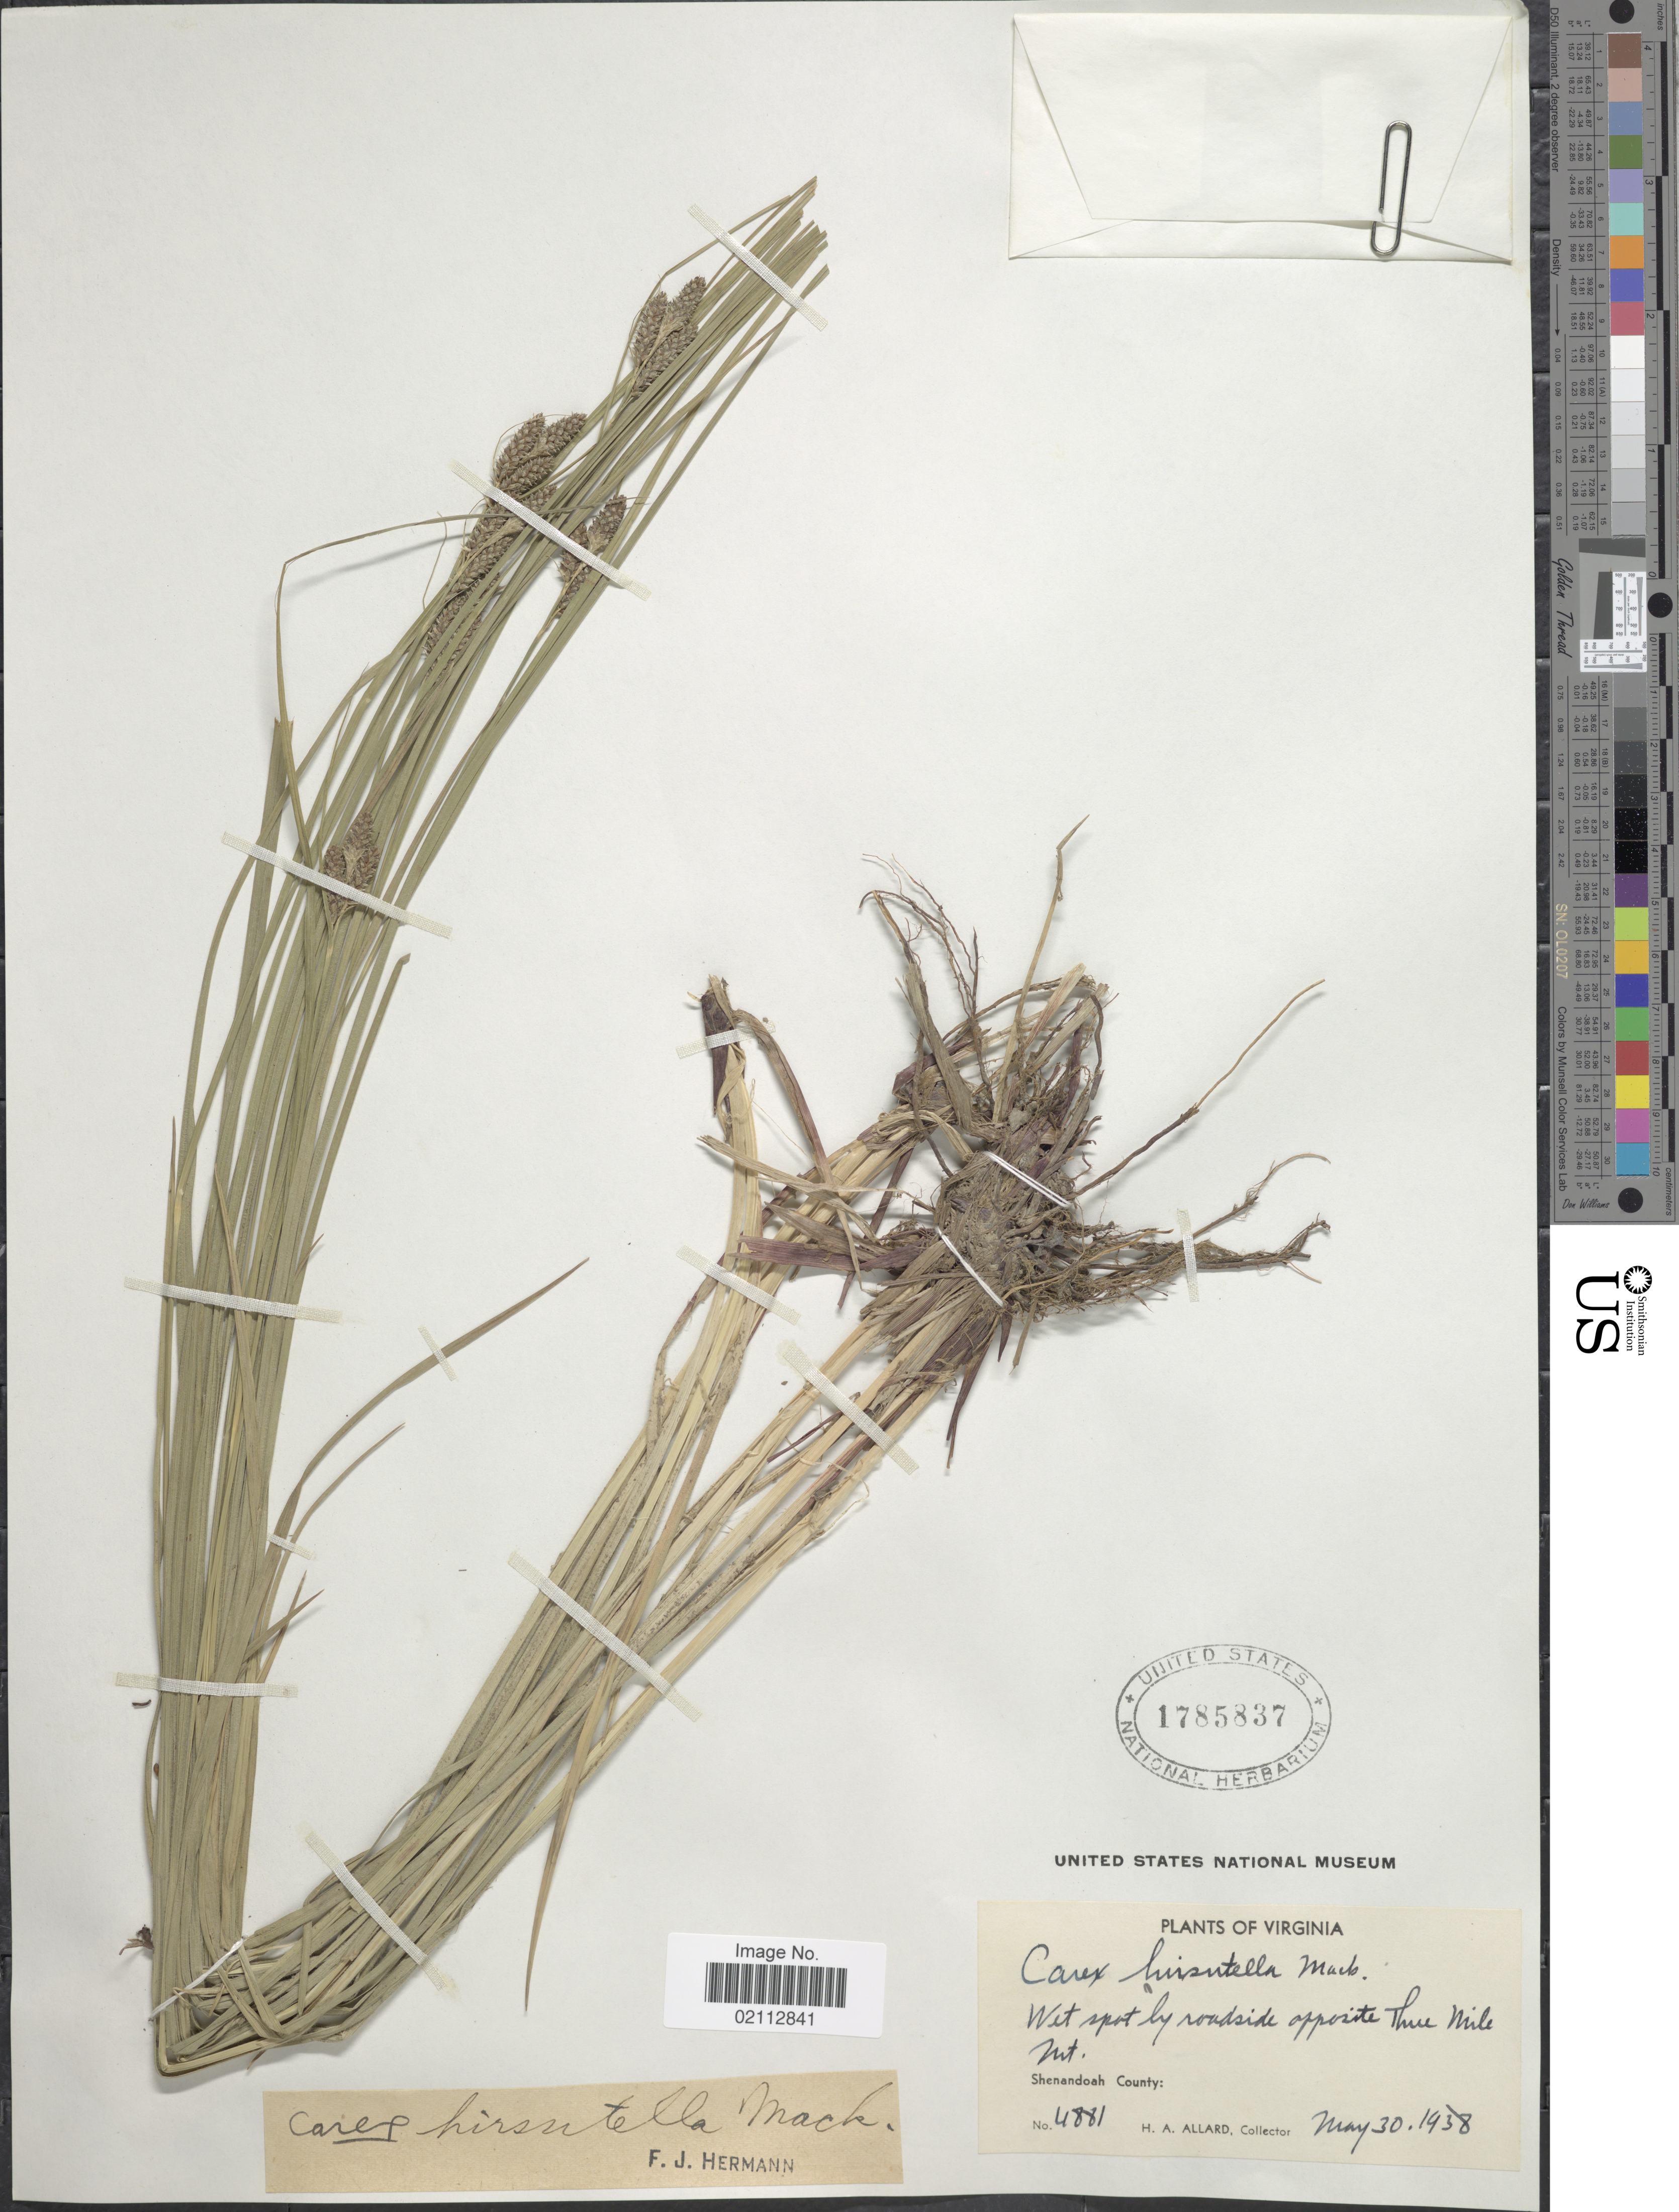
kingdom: Plantae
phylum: Tracheophyta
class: Liliopsida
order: Poales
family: Cyperaceae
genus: Carex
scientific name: Carex hirsutella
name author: Mack.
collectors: H. A. Allard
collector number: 4881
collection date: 1938-05-30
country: United States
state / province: Virginia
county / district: Shenandoah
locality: Roadside opposite Three Mile Mt., Shenandoah County.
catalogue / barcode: US 1785837